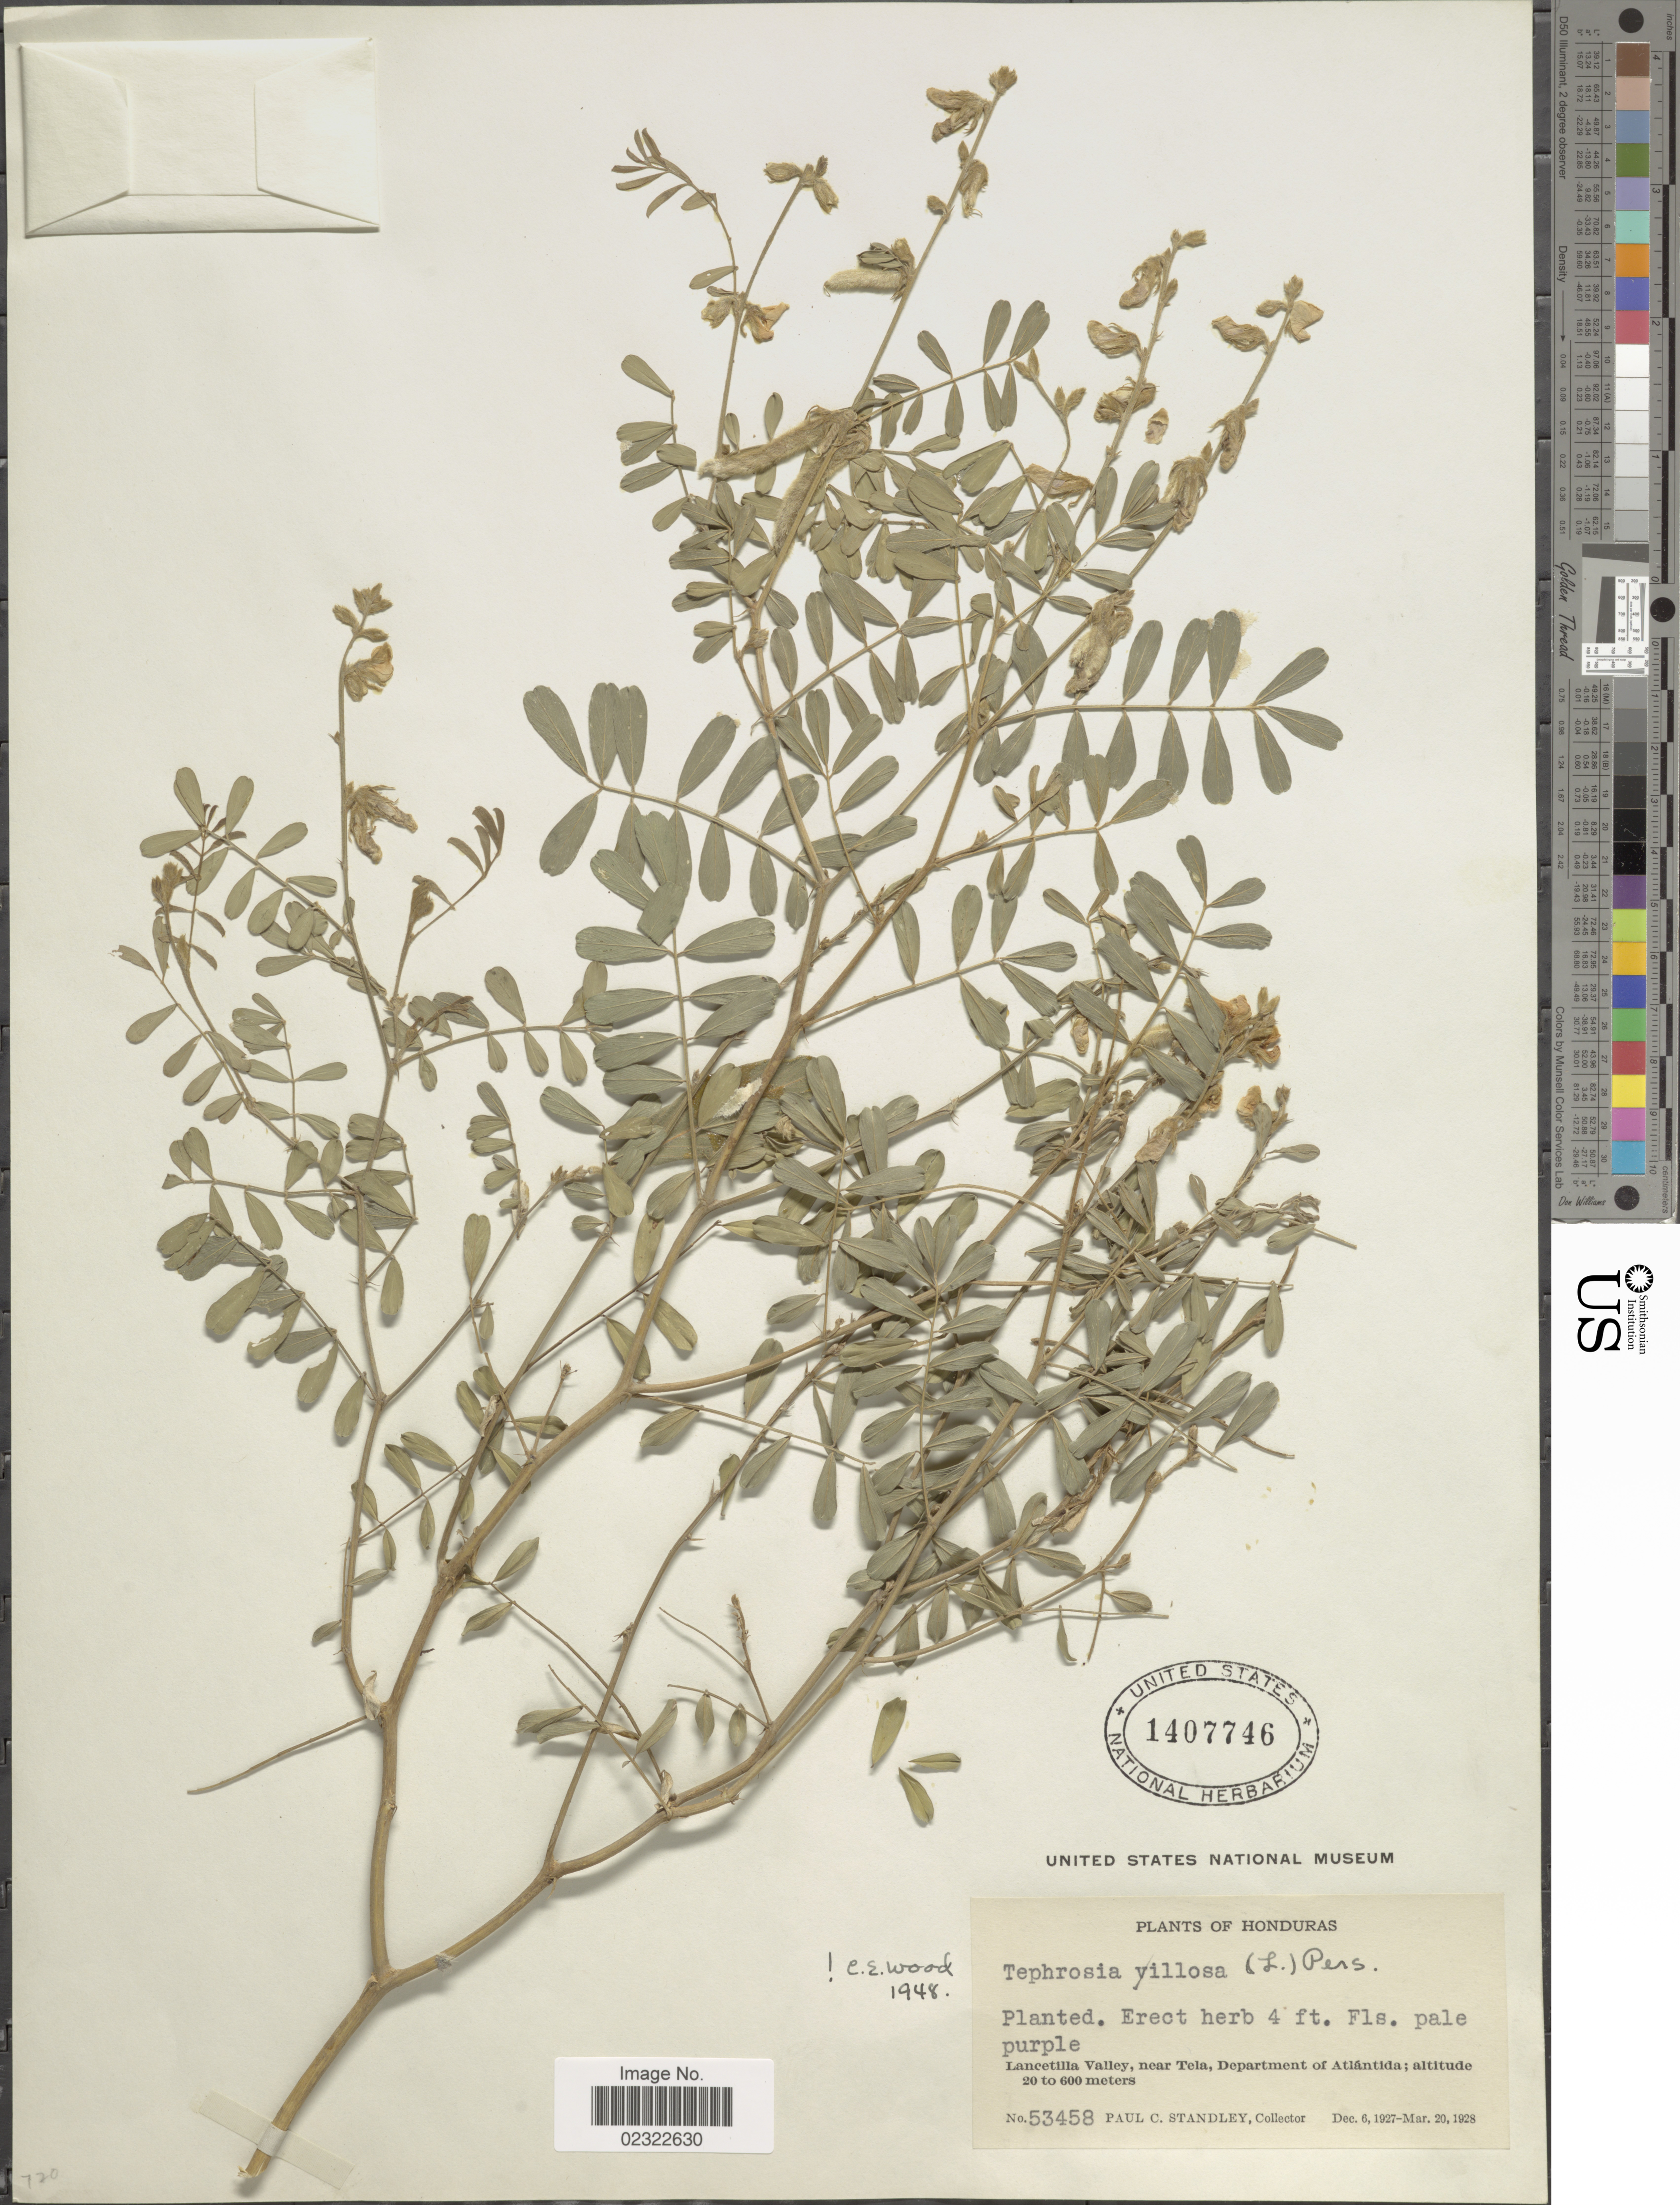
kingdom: Plantae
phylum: Tracheophyta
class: Magnoliopsida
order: Fabales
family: Fabaceae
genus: Tephrosia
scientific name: Tephrosia villosa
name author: Pers.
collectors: P. C. Standley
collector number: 53458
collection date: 1927-12-06/1928-03-20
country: Honduras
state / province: Atlántida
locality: Lancetilla Valley, near Tela.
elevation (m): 20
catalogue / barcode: US 1407746